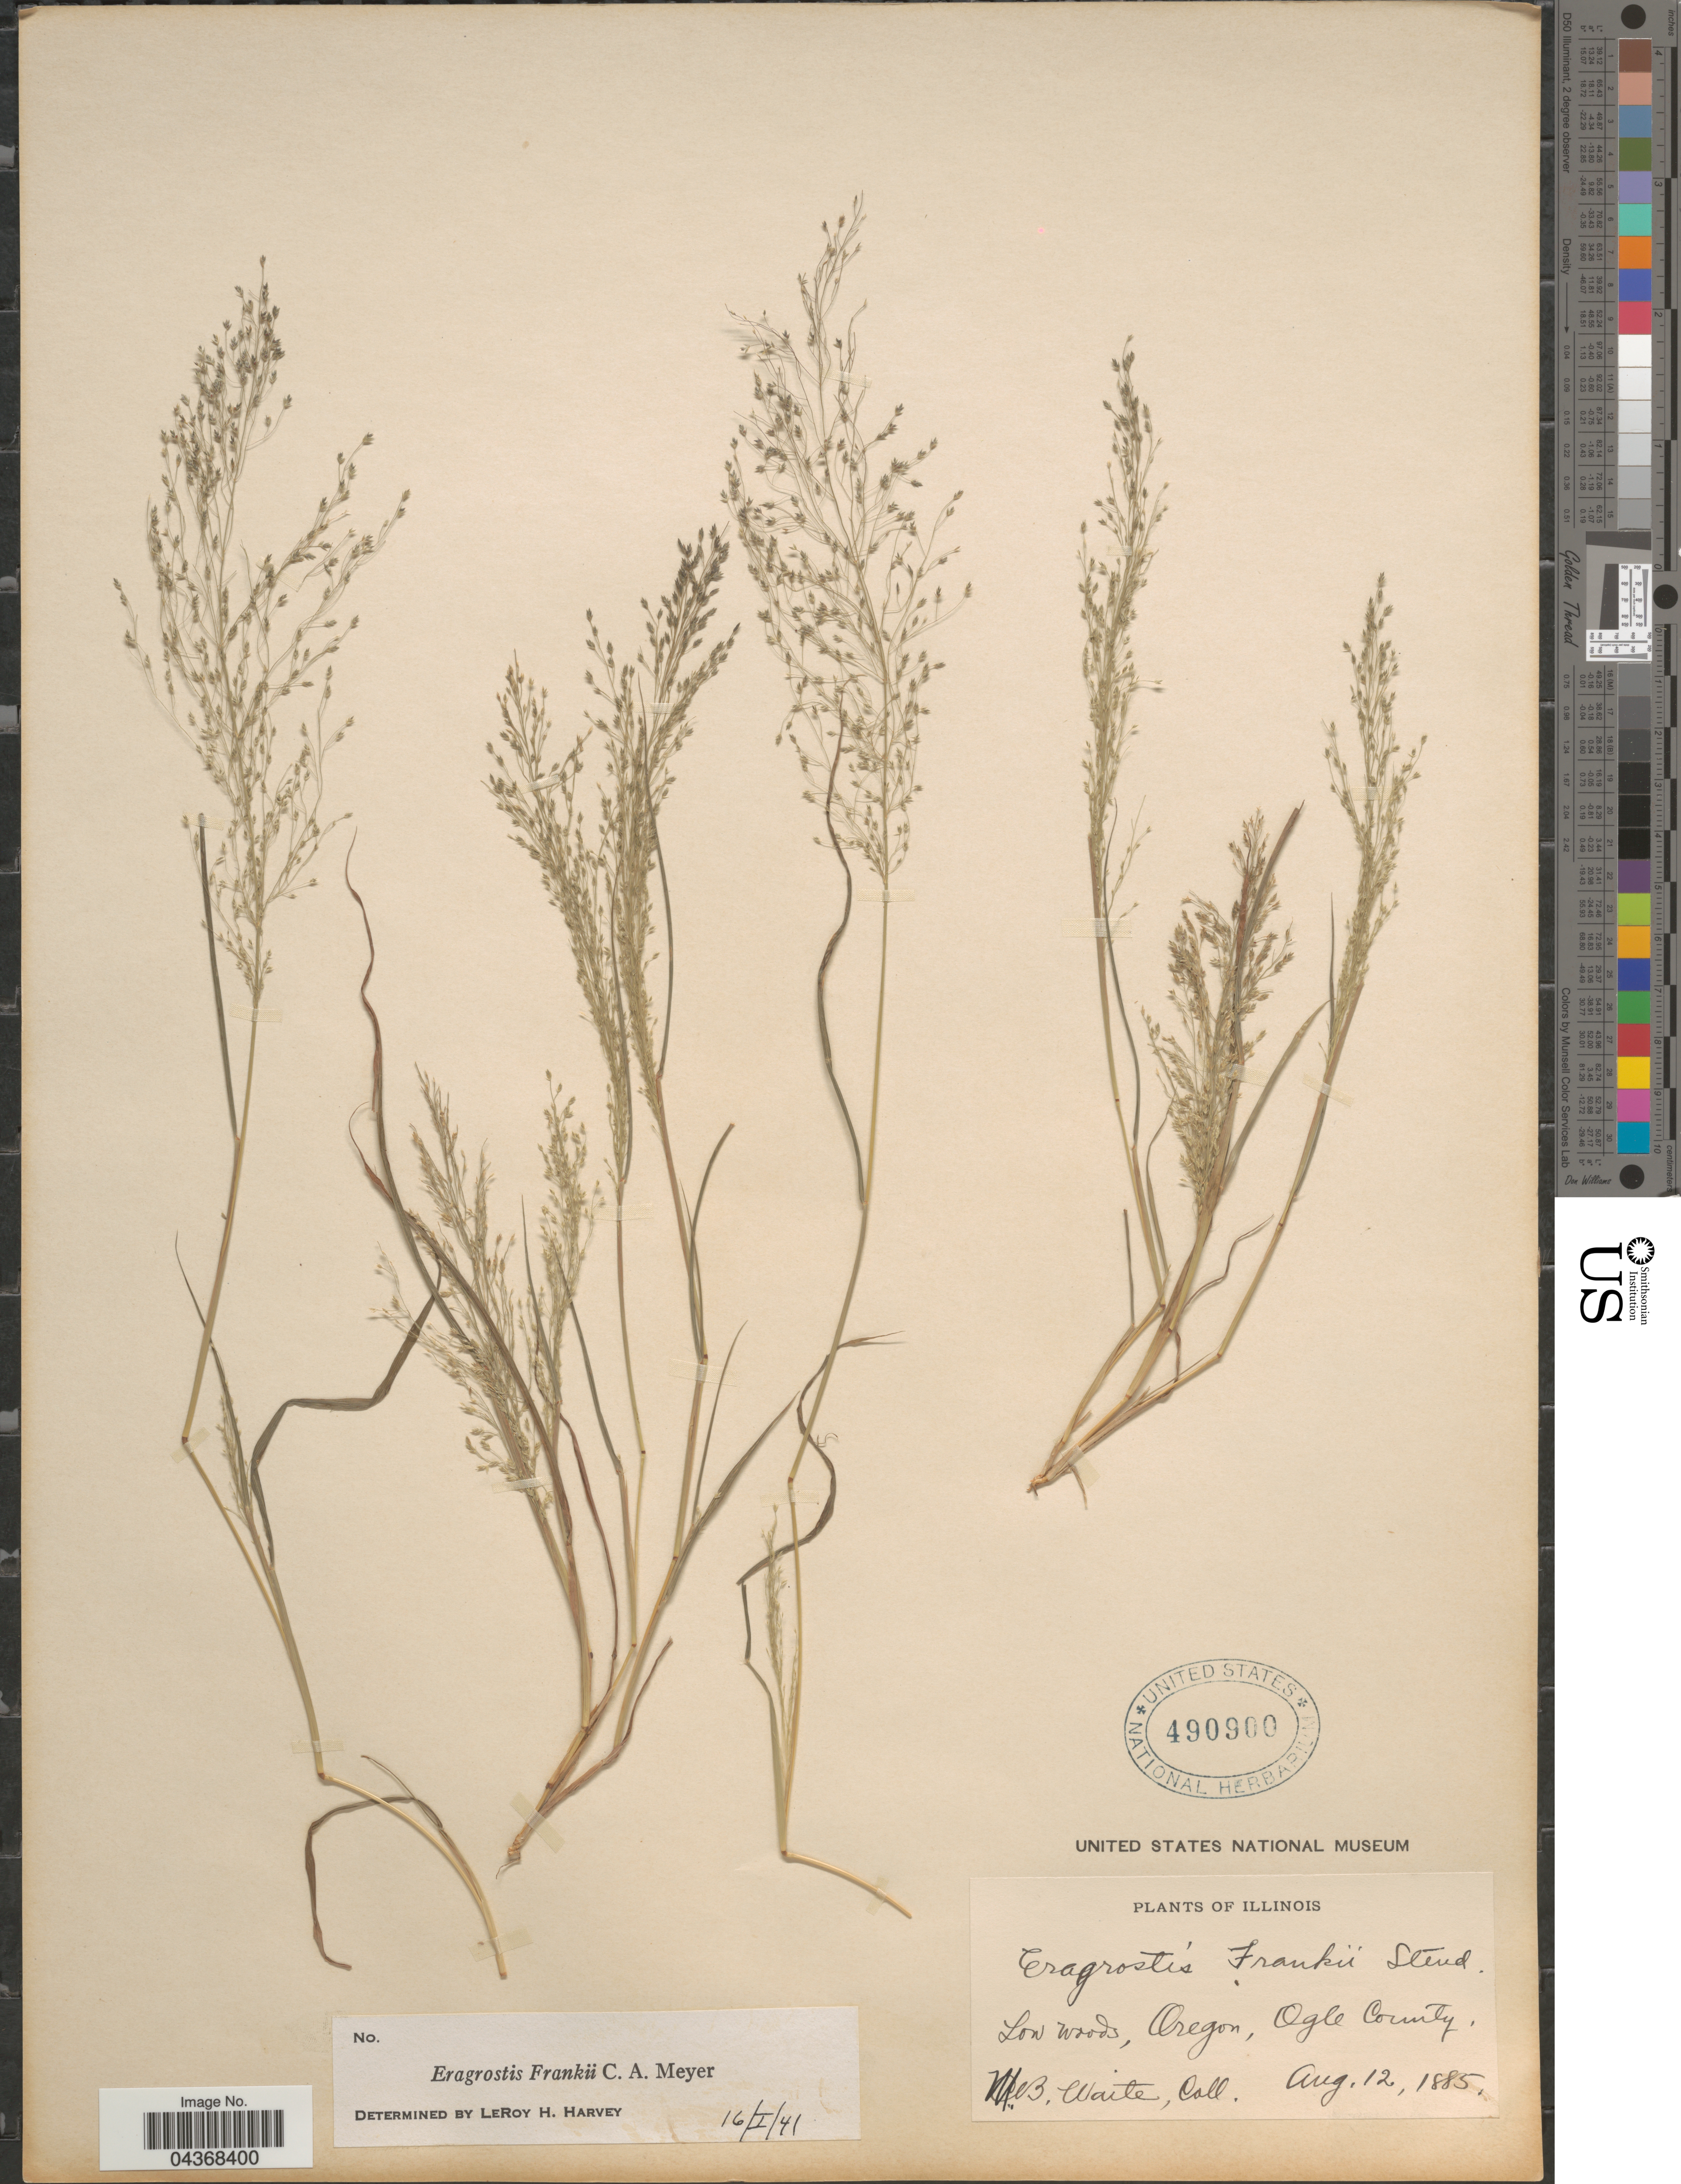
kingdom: Plantae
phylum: Tracheophyta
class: Liliopsida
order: Poales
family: Poaceae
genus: Eragrostis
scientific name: Eragrostis frankii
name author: C.A. Mey. ex Steud.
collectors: M. B. Waite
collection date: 1885-08-12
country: United States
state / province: Illinois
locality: Low woods, Oregon, Ogle County.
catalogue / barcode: US 490900